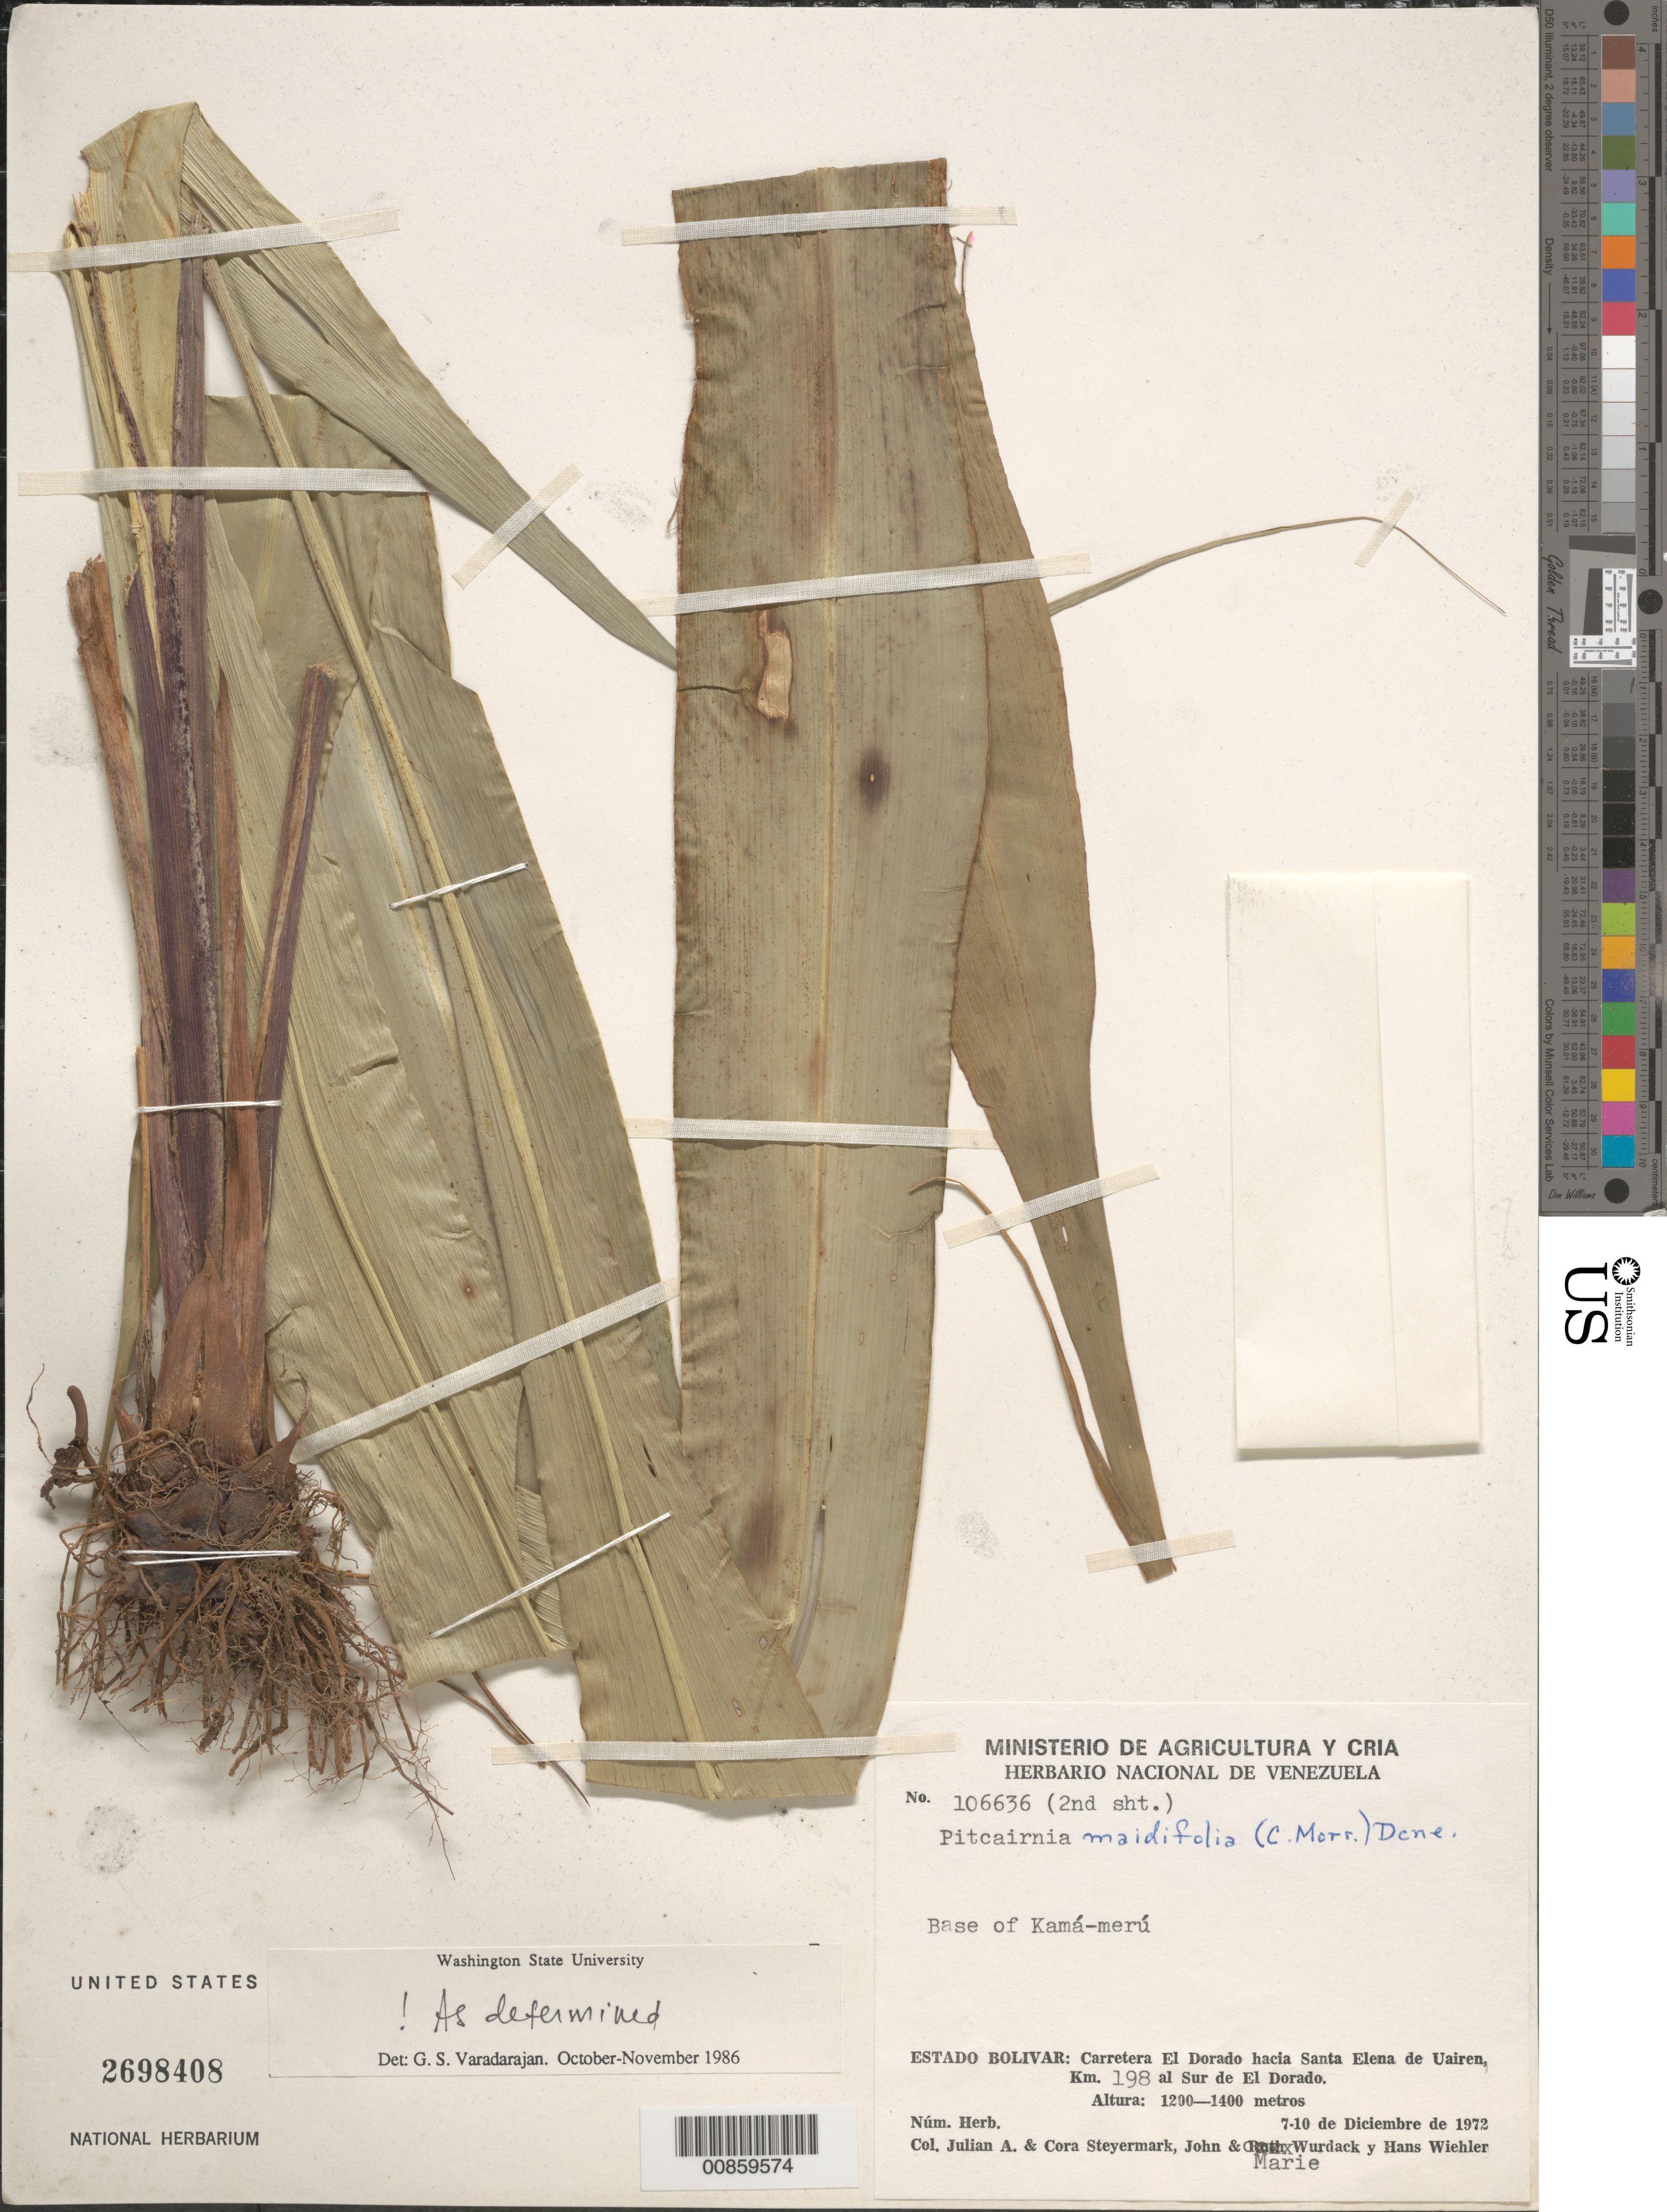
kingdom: Plantae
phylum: Tracheophyta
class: Liliopsida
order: Poales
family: Bromeliaceae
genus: Pitcairnia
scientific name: Pitcairnia maidifolia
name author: (C. Morren) Decne. ex Planch.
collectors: J. Steyermark, C. Steyermark, J. J. Wurdack & M. L. Wurdack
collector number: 106636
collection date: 1972-12-07/1972-12-10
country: Venezuela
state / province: Bolivar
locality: Base of Kamá-merú. Estado Bolivar: Carretera El Dorado hacia Santa Elena de Uairen, Km. 198 al Sur de El Dorado.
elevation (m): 1200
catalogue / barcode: US 2698408